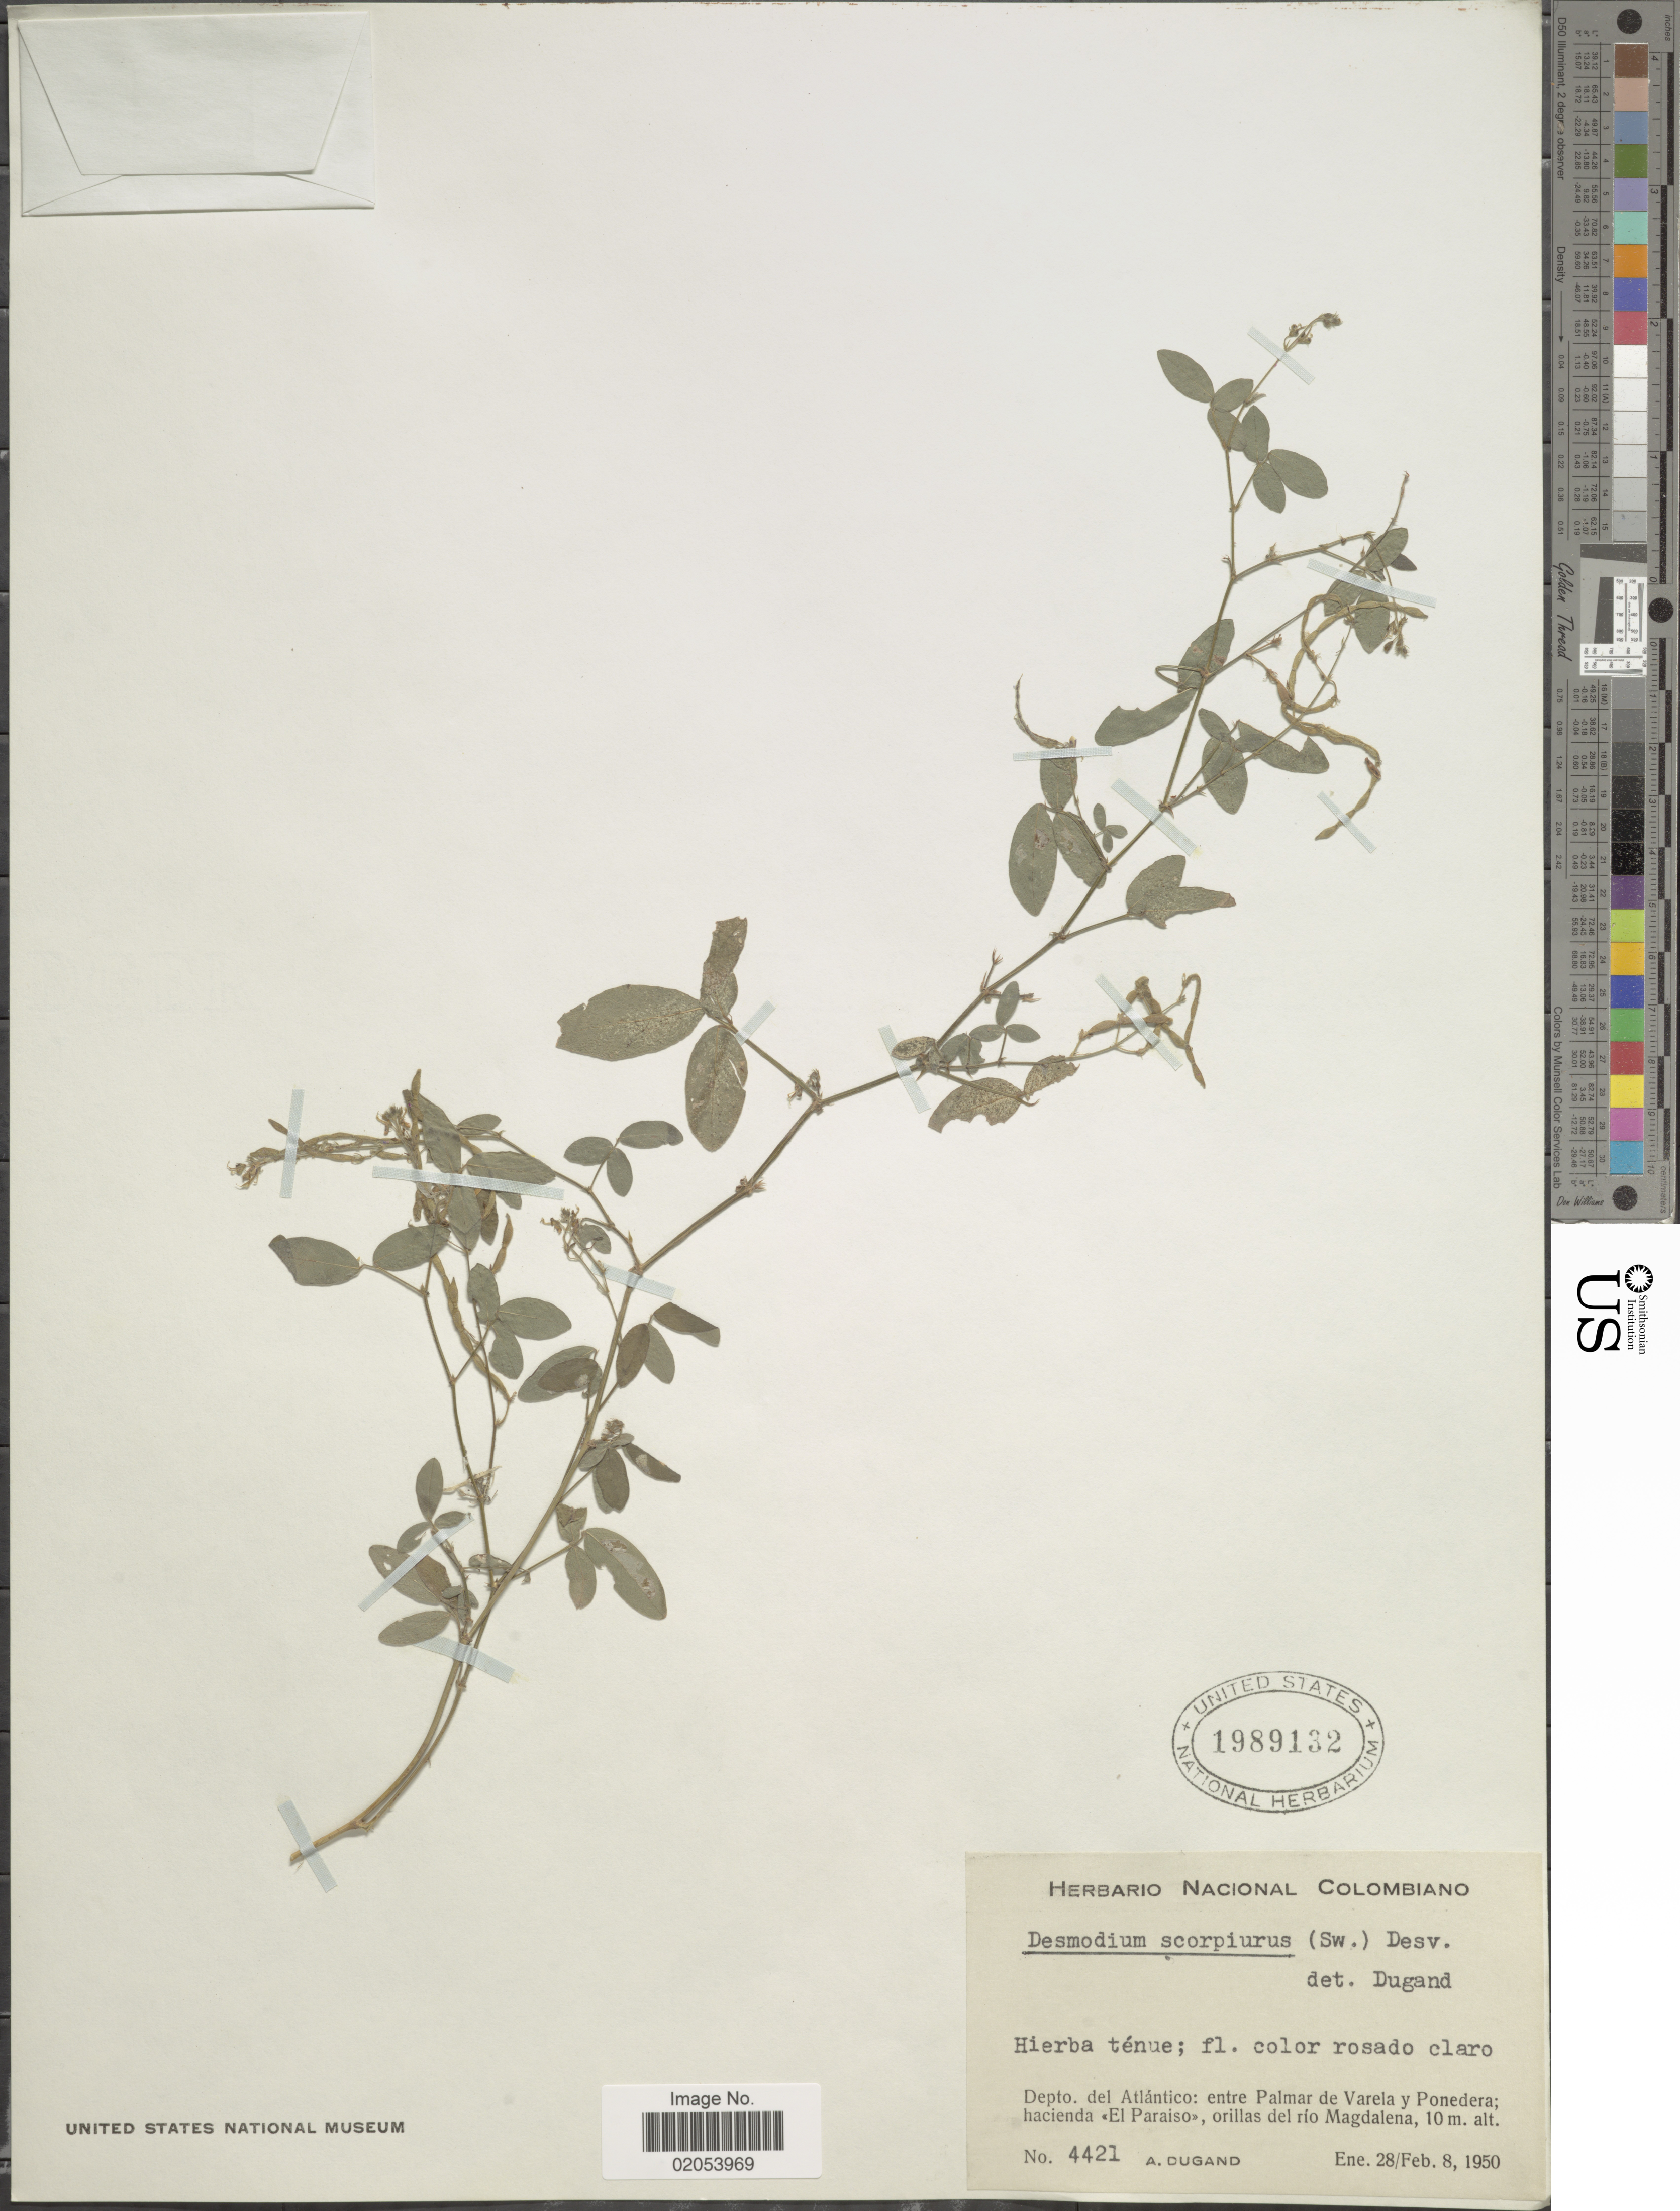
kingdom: Plantae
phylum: Tracheophyta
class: Magnoliopsida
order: Fabales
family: Fabaceae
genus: Desmodium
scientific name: Desmodium scorpiurus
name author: (Sw.) Desv. ex DC.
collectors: A. Dugand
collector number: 4421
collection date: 1950-01-28/1950-02-08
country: Colombia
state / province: Atlántico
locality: Entre Palmar de Varela y Ponedera; hacienda < El Paraiso>, orrilas del rio Magdalena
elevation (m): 10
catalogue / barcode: US 1989132